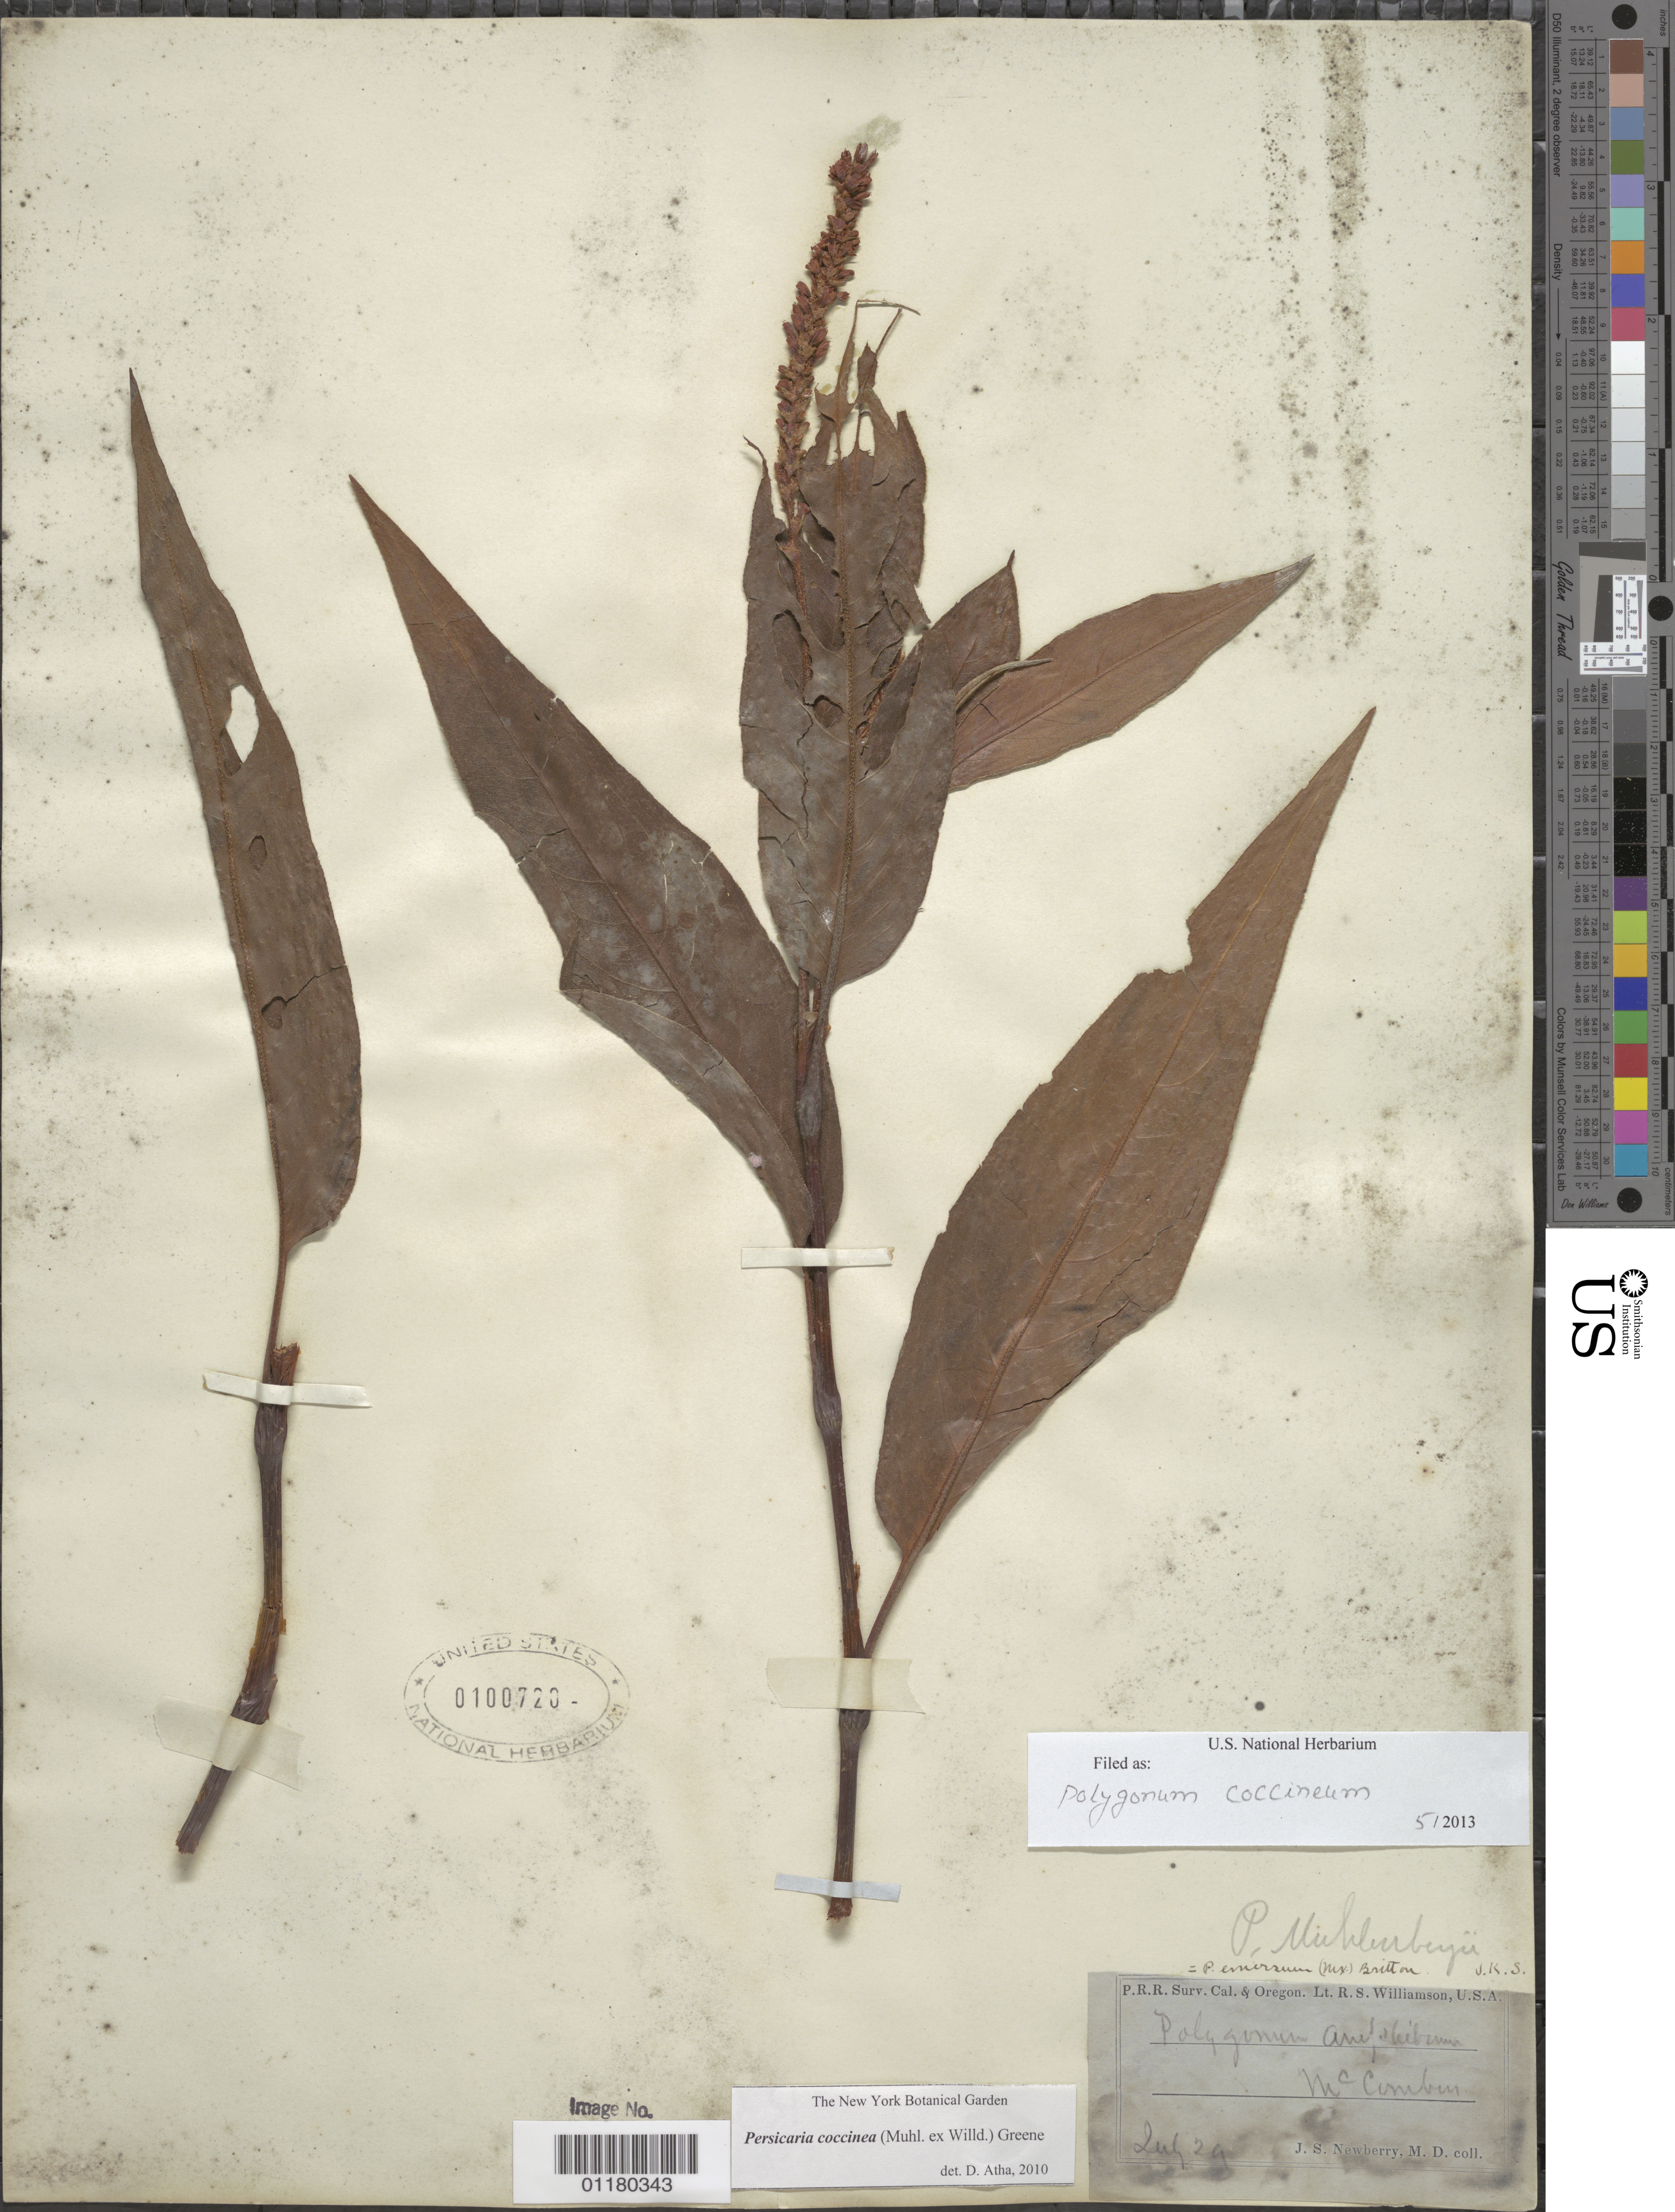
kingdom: Plantae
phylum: Tracheophyta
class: Magnoliopsida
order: Caryophyllales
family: Polygonaceae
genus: Persicaria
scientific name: Persicaria coccinea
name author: (Muhl. ex Willd.) Greene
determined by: Atha, D. E.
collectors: J. S. Newberry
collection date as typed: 29 Jul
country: United States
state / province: California / Oregon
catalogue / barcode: US 100720